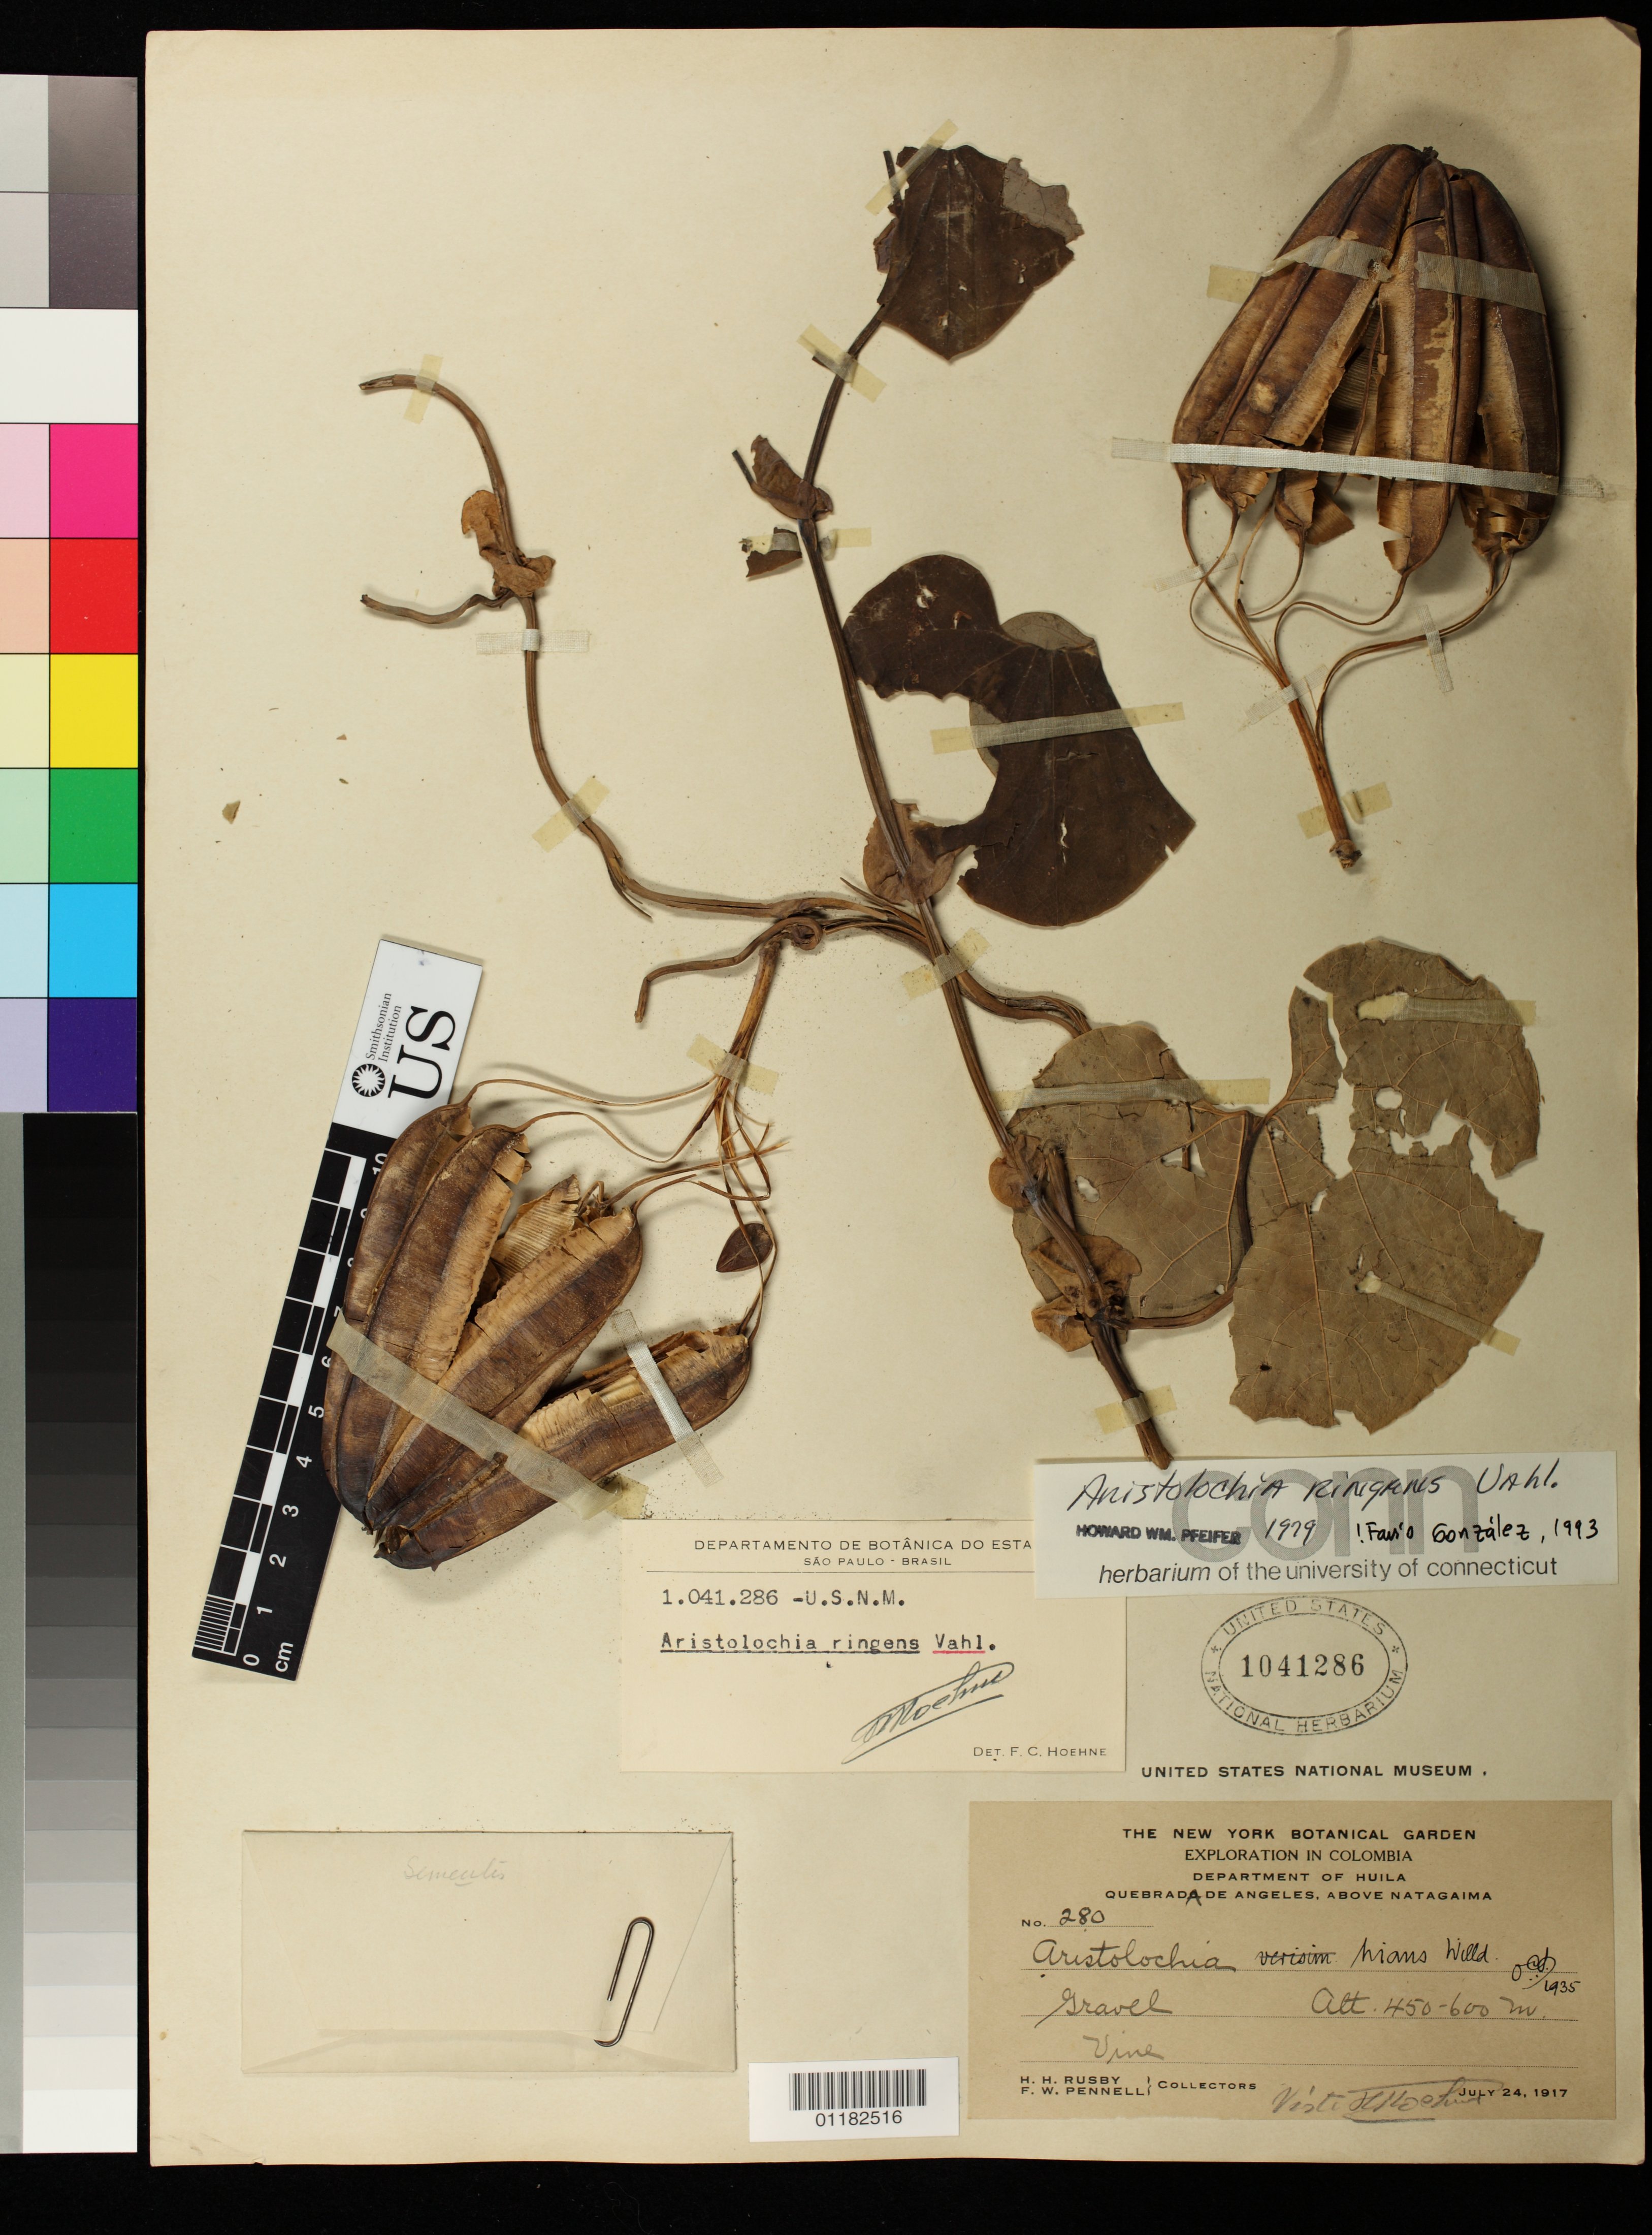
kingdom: Plantae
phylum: Tracheophyta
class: Magnoliopsida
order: Piperales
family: Aristolochiaceae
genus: Aristolochia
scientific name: Aristolochia ringens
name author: Vahl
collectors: H. H. Rusby & F. W. Pennell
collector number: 280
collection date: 1917-07-24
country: Colombia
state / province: Huíla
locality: Quebrada de Angeles, above Natagaima.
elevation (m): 450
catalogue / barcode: US 1041286